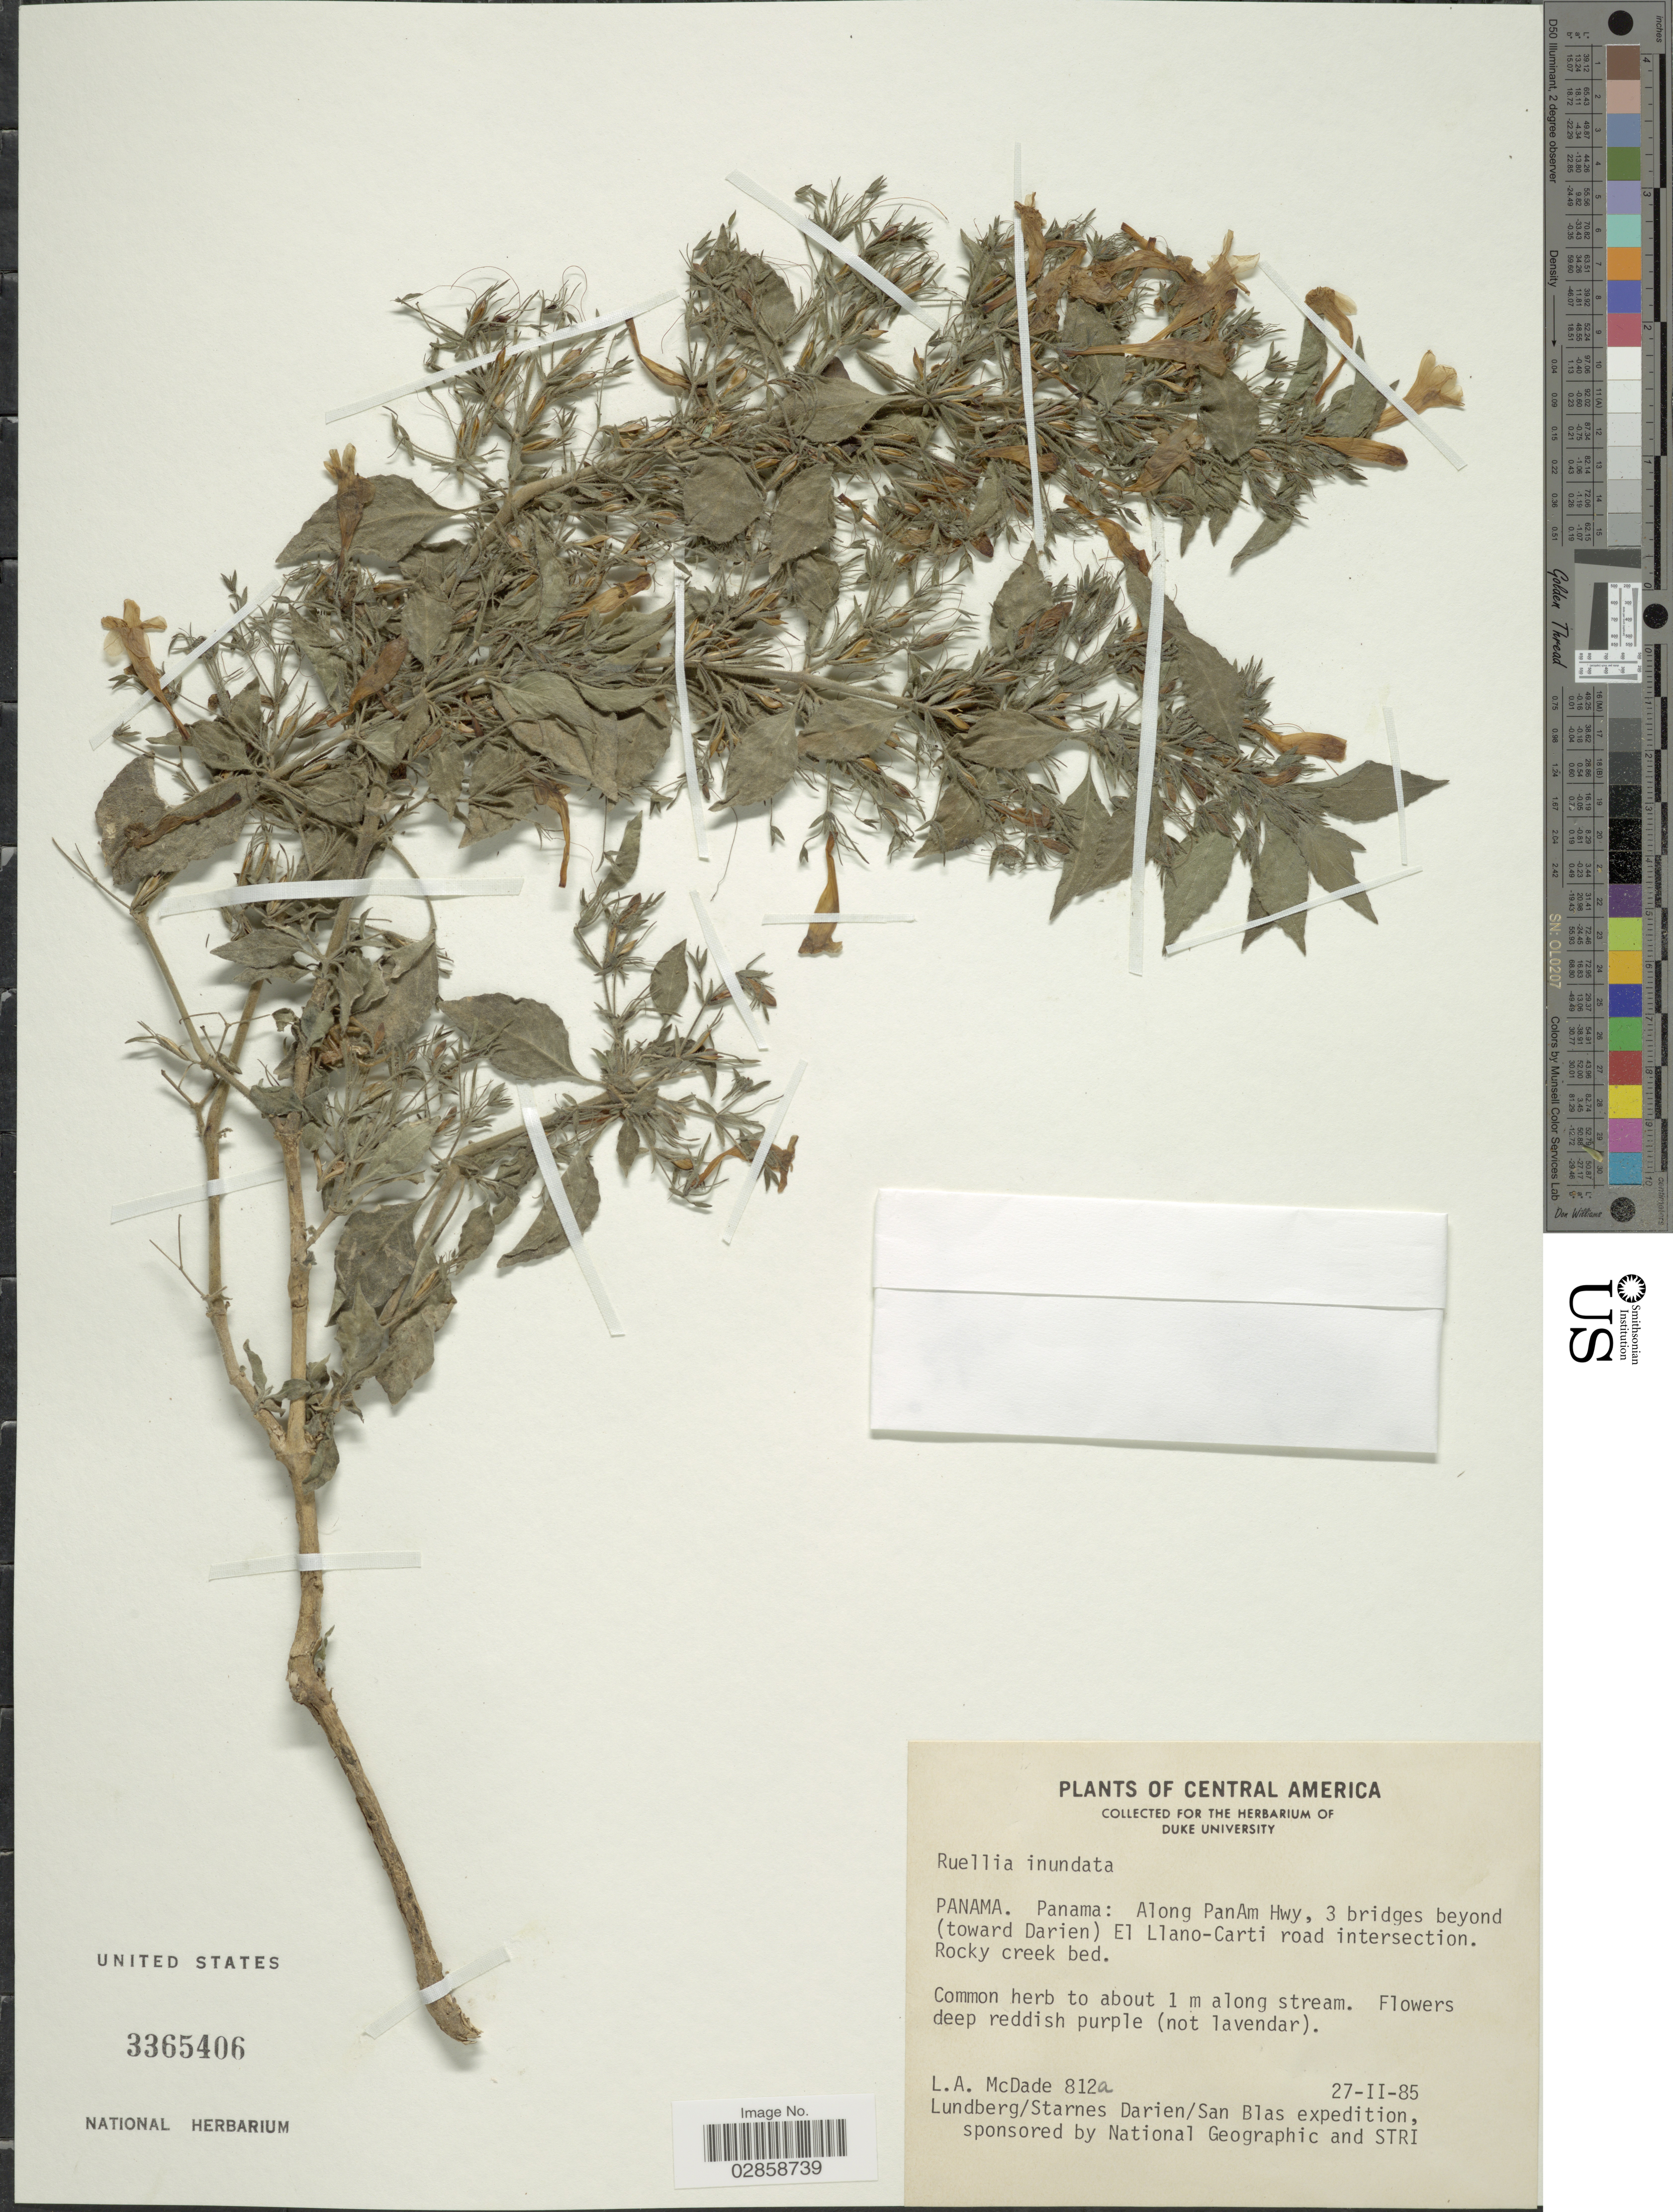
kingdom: Plantae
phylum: Tracheophyta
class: Magnoliopsida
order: Lamiales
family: Acanthaceae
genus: Ruellia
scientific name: Ruellia inundata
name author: Kunth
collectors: L. McDade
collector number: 812a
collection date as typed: Transcribed d/m/y: 27/2/85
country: Panama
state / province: Panamá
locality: Along PanAm Hwy, 3 bridges beyond (toward Darien) El Llano-Carti road intersection.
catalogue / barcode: US 3365406